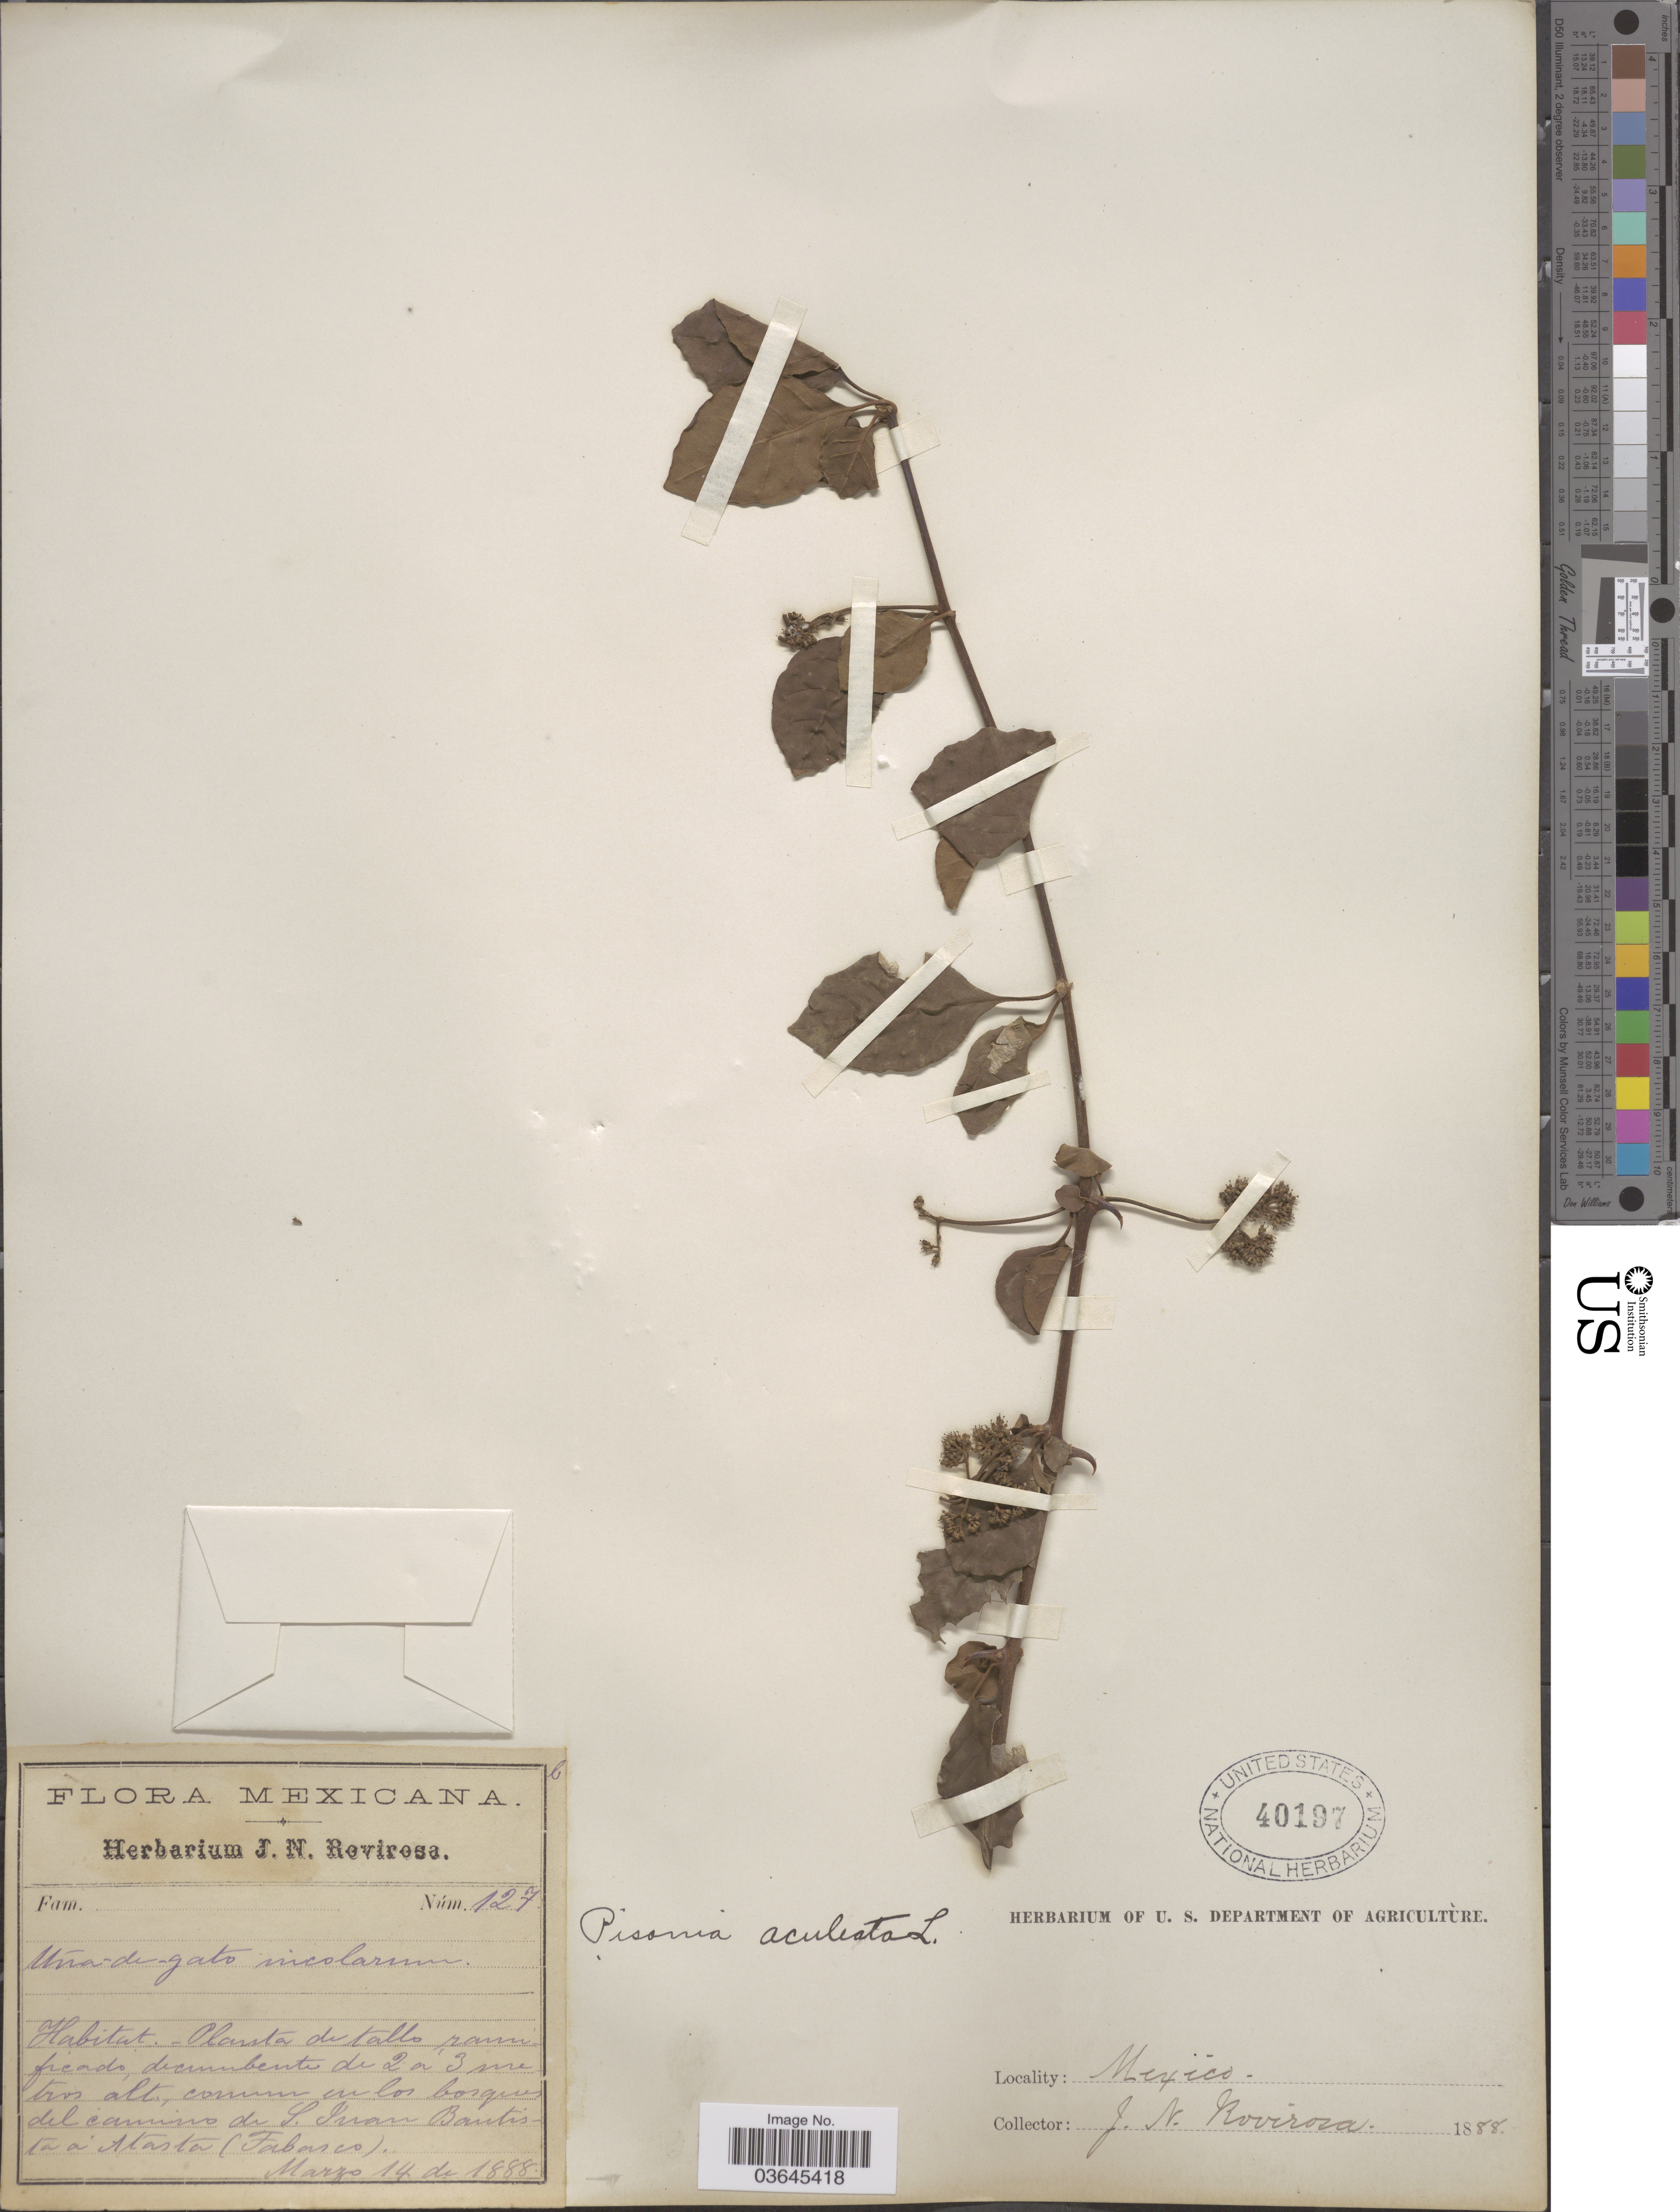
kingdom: Plantae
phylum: Tracheophyta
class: Magnoliopsida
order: Caryophyllales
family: Nyctaginaceae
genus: Pisonia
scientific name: Pisonia aculeata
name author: L.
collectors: J. N. Rovirosa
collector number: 127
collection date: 1888-03-14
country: Mexico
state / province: Tabasco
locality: Los bosques del camino de S. Juan Bautista a Atasta (Tabasco).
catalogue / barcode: US 40197